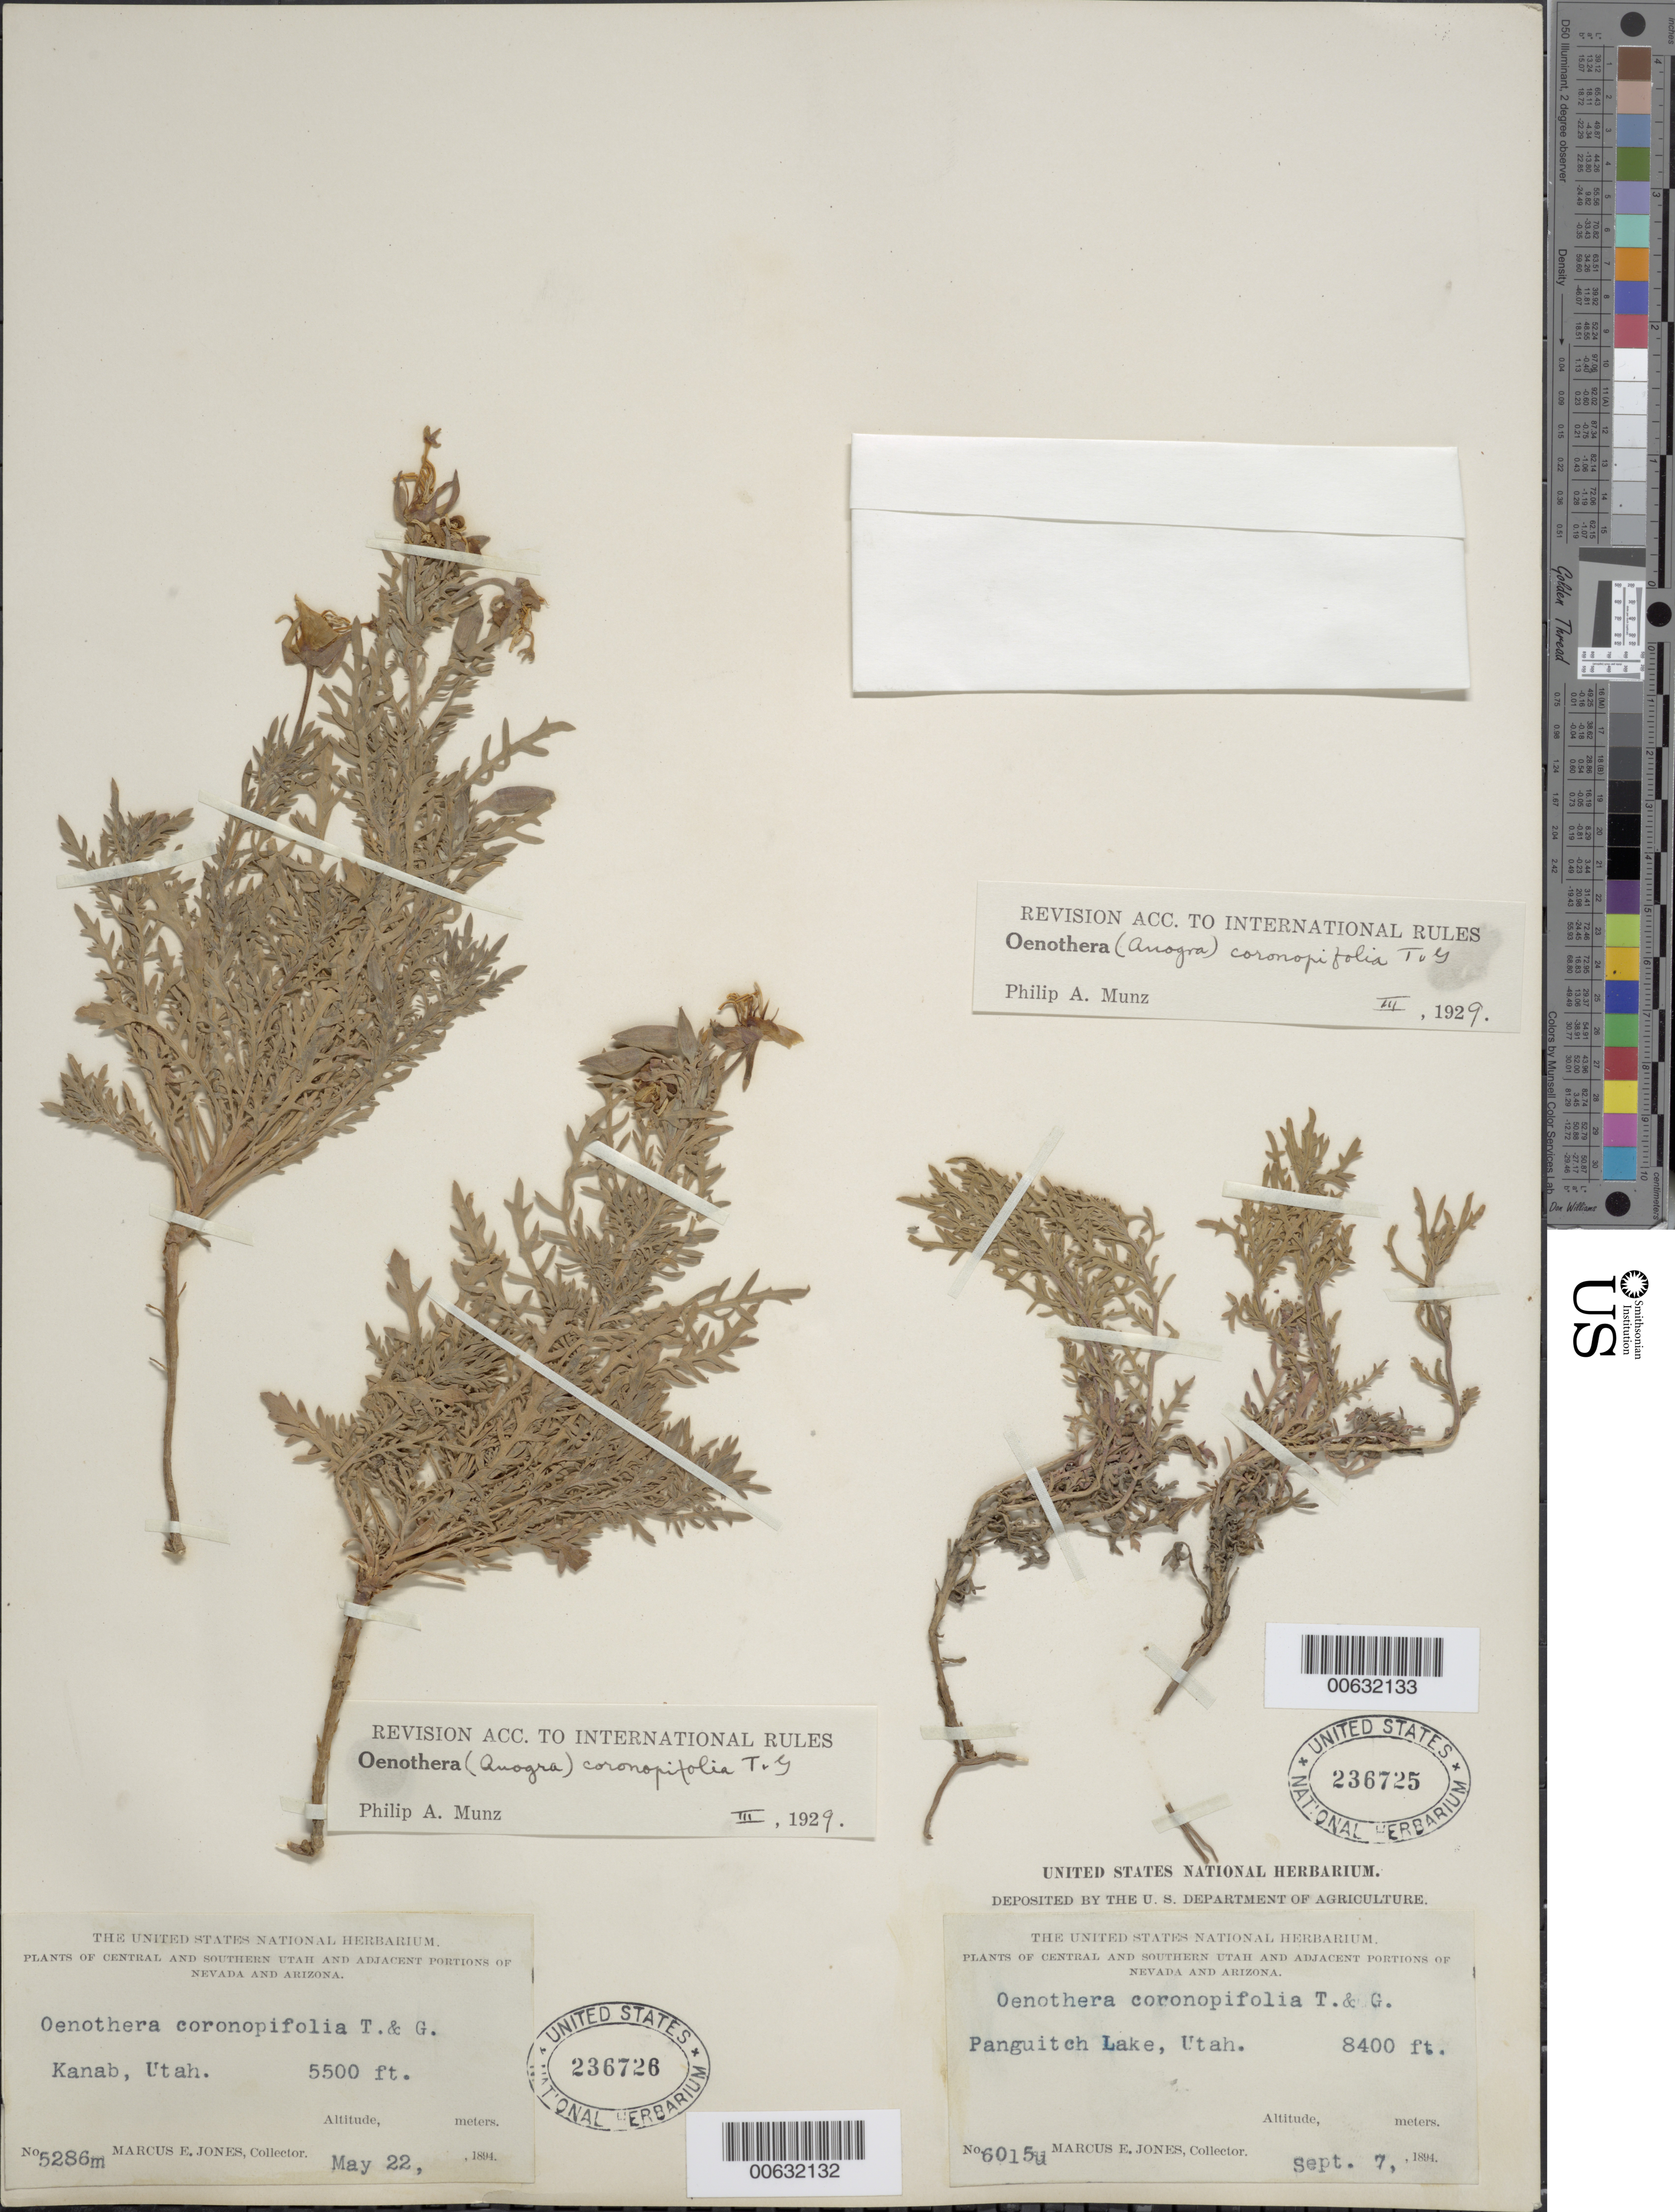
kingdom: Plantae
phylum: Tracheophyta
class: Magnoliopsida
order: Myrtales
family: Onagraceae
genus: Oenothera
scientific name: Oenothera coronopifolia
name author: Torr. & A. Gray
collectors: M. E. Jones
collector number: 5286m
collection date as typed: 22 May 1894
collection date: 1894-05-22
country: United States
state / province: Utah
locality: Kanab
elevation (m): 1676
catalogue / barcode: US 236726